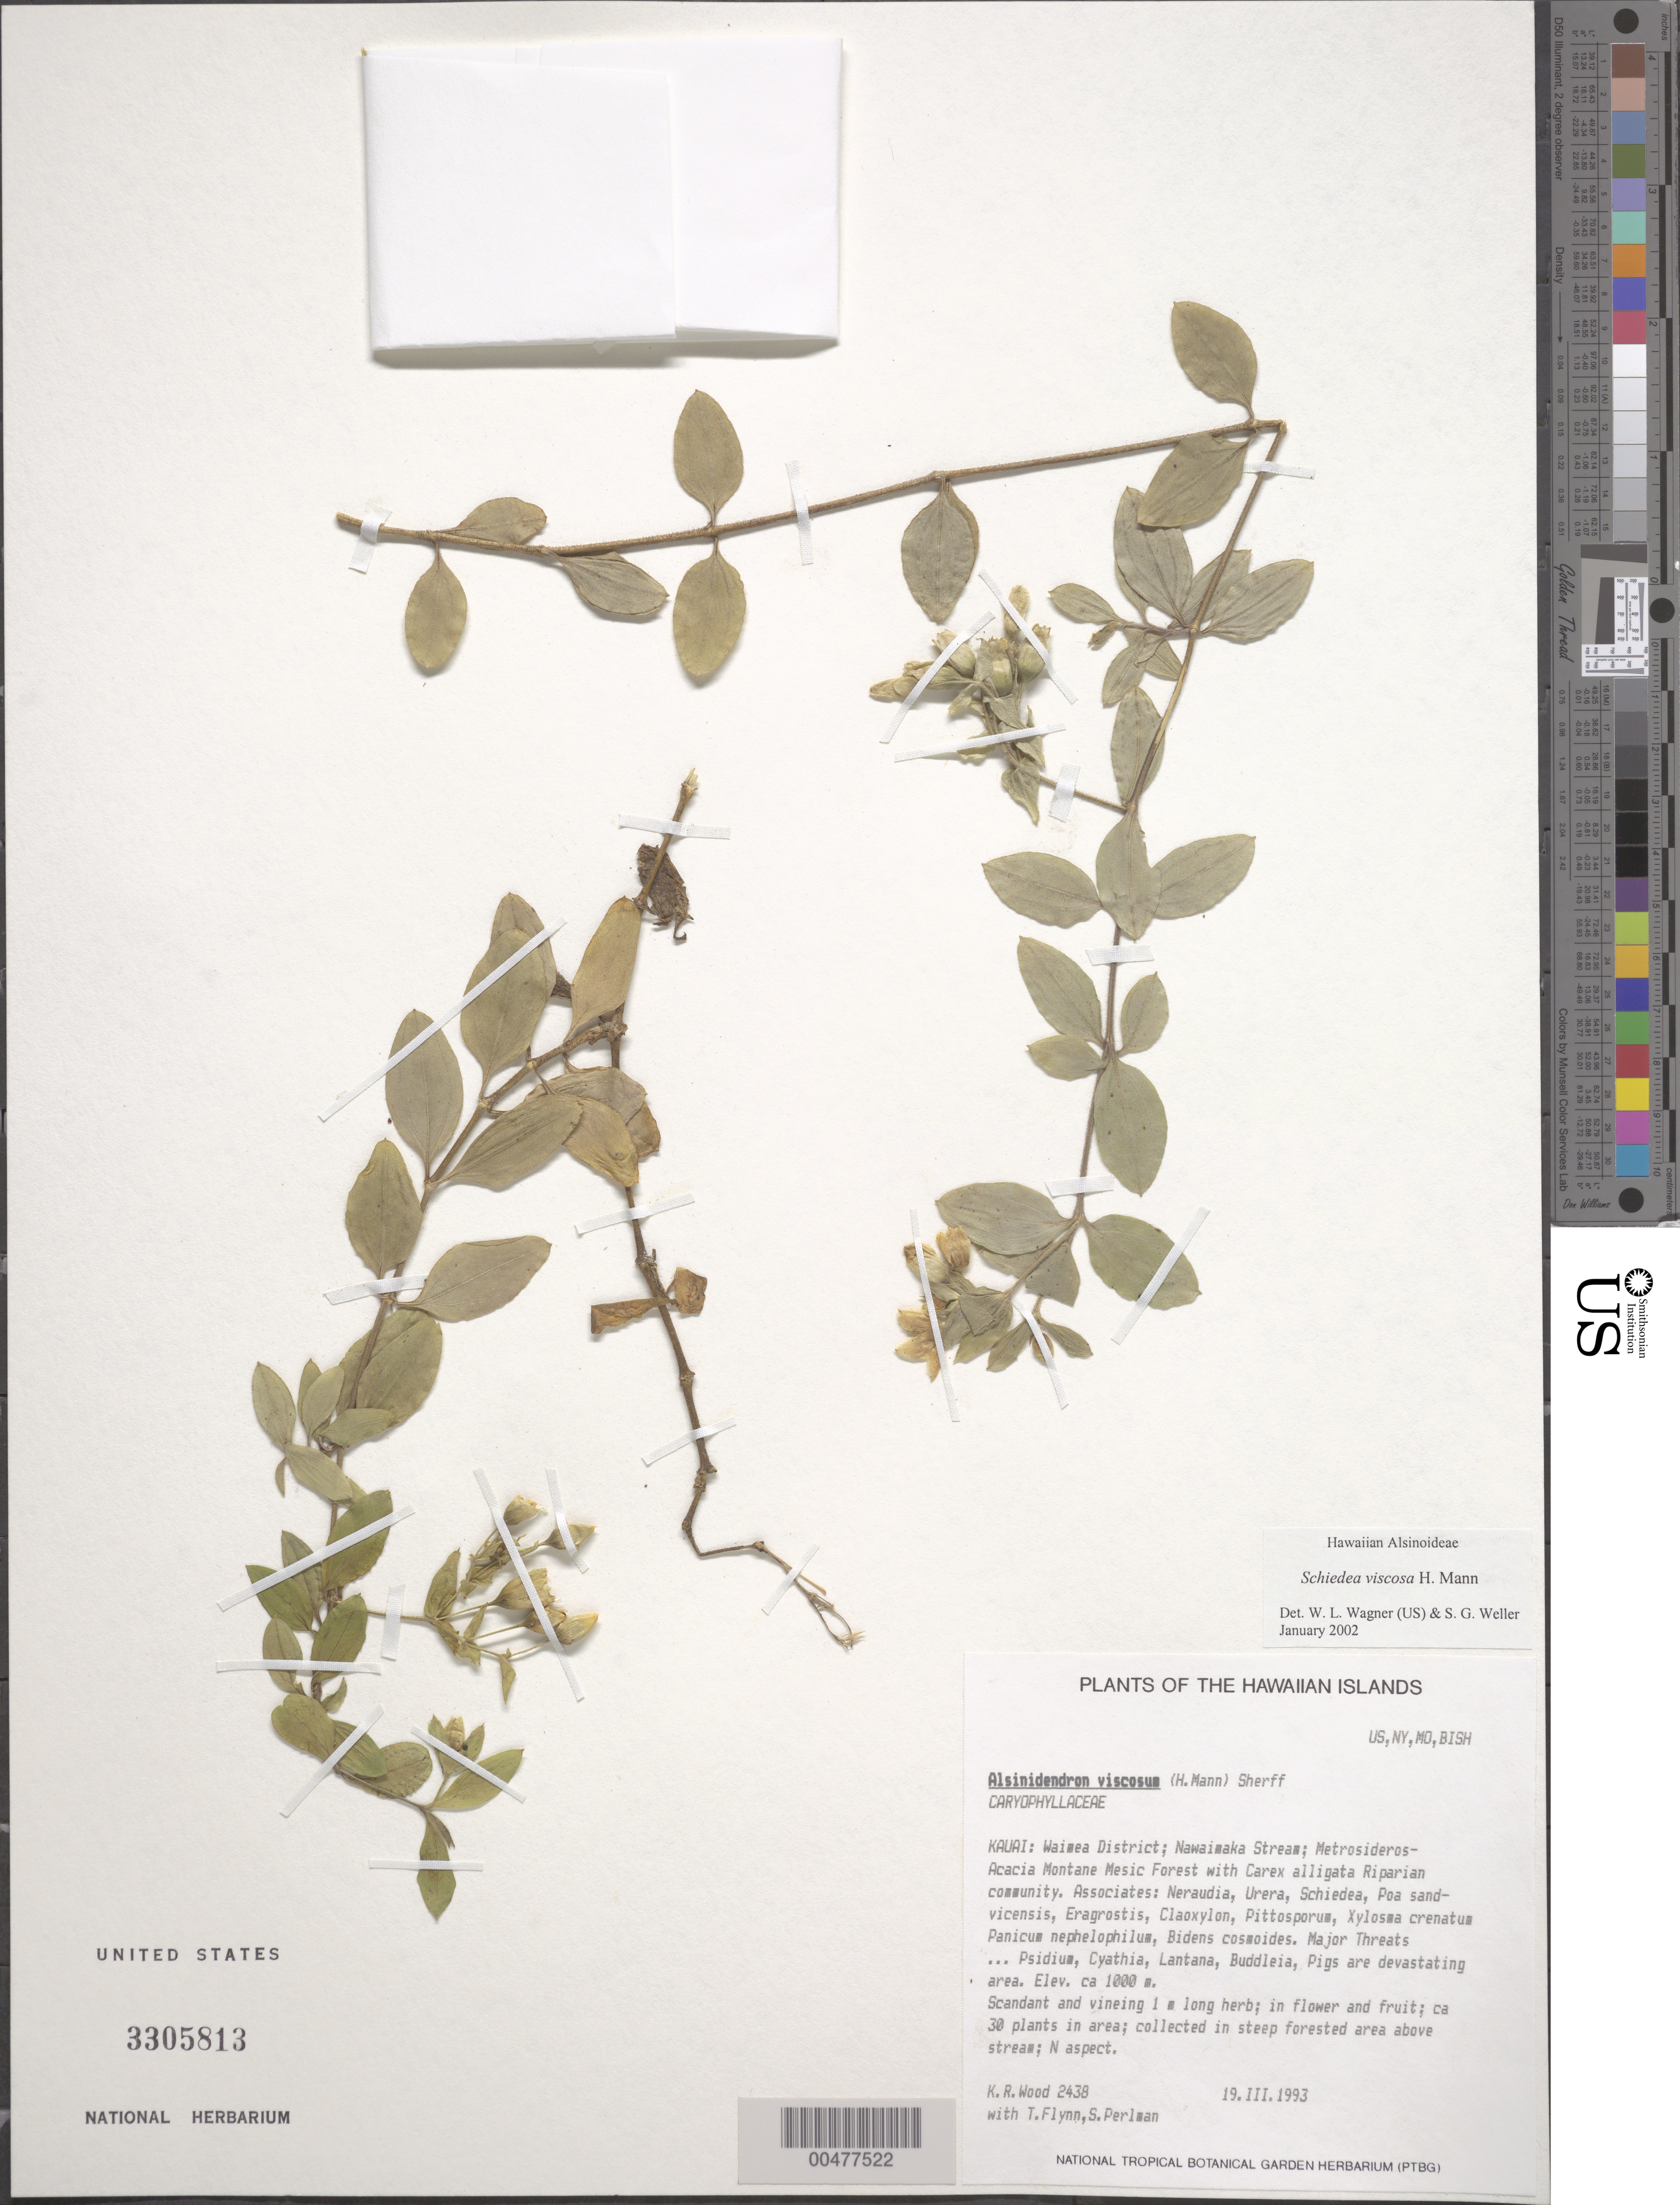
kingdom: Plantae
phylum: Tracheophyta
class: Magnoliopsida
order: Caryophyllales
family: Caryophyllaceae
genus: Schiedea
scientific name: Schiedea viscosa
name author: H. Mann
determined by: Wagner, W. L.; Weller, Stephen G.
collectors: K. R. Wood, T. W. Flynn & S. P. Perlman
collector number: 2438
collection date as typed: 19 Mar 1993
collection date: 1993-03-19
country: United States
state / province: Hawaii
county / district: Kauai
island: Kaua'i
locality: Waimea Dist., Nawaimaka Stream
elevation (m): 1000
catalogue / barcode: US 3305813